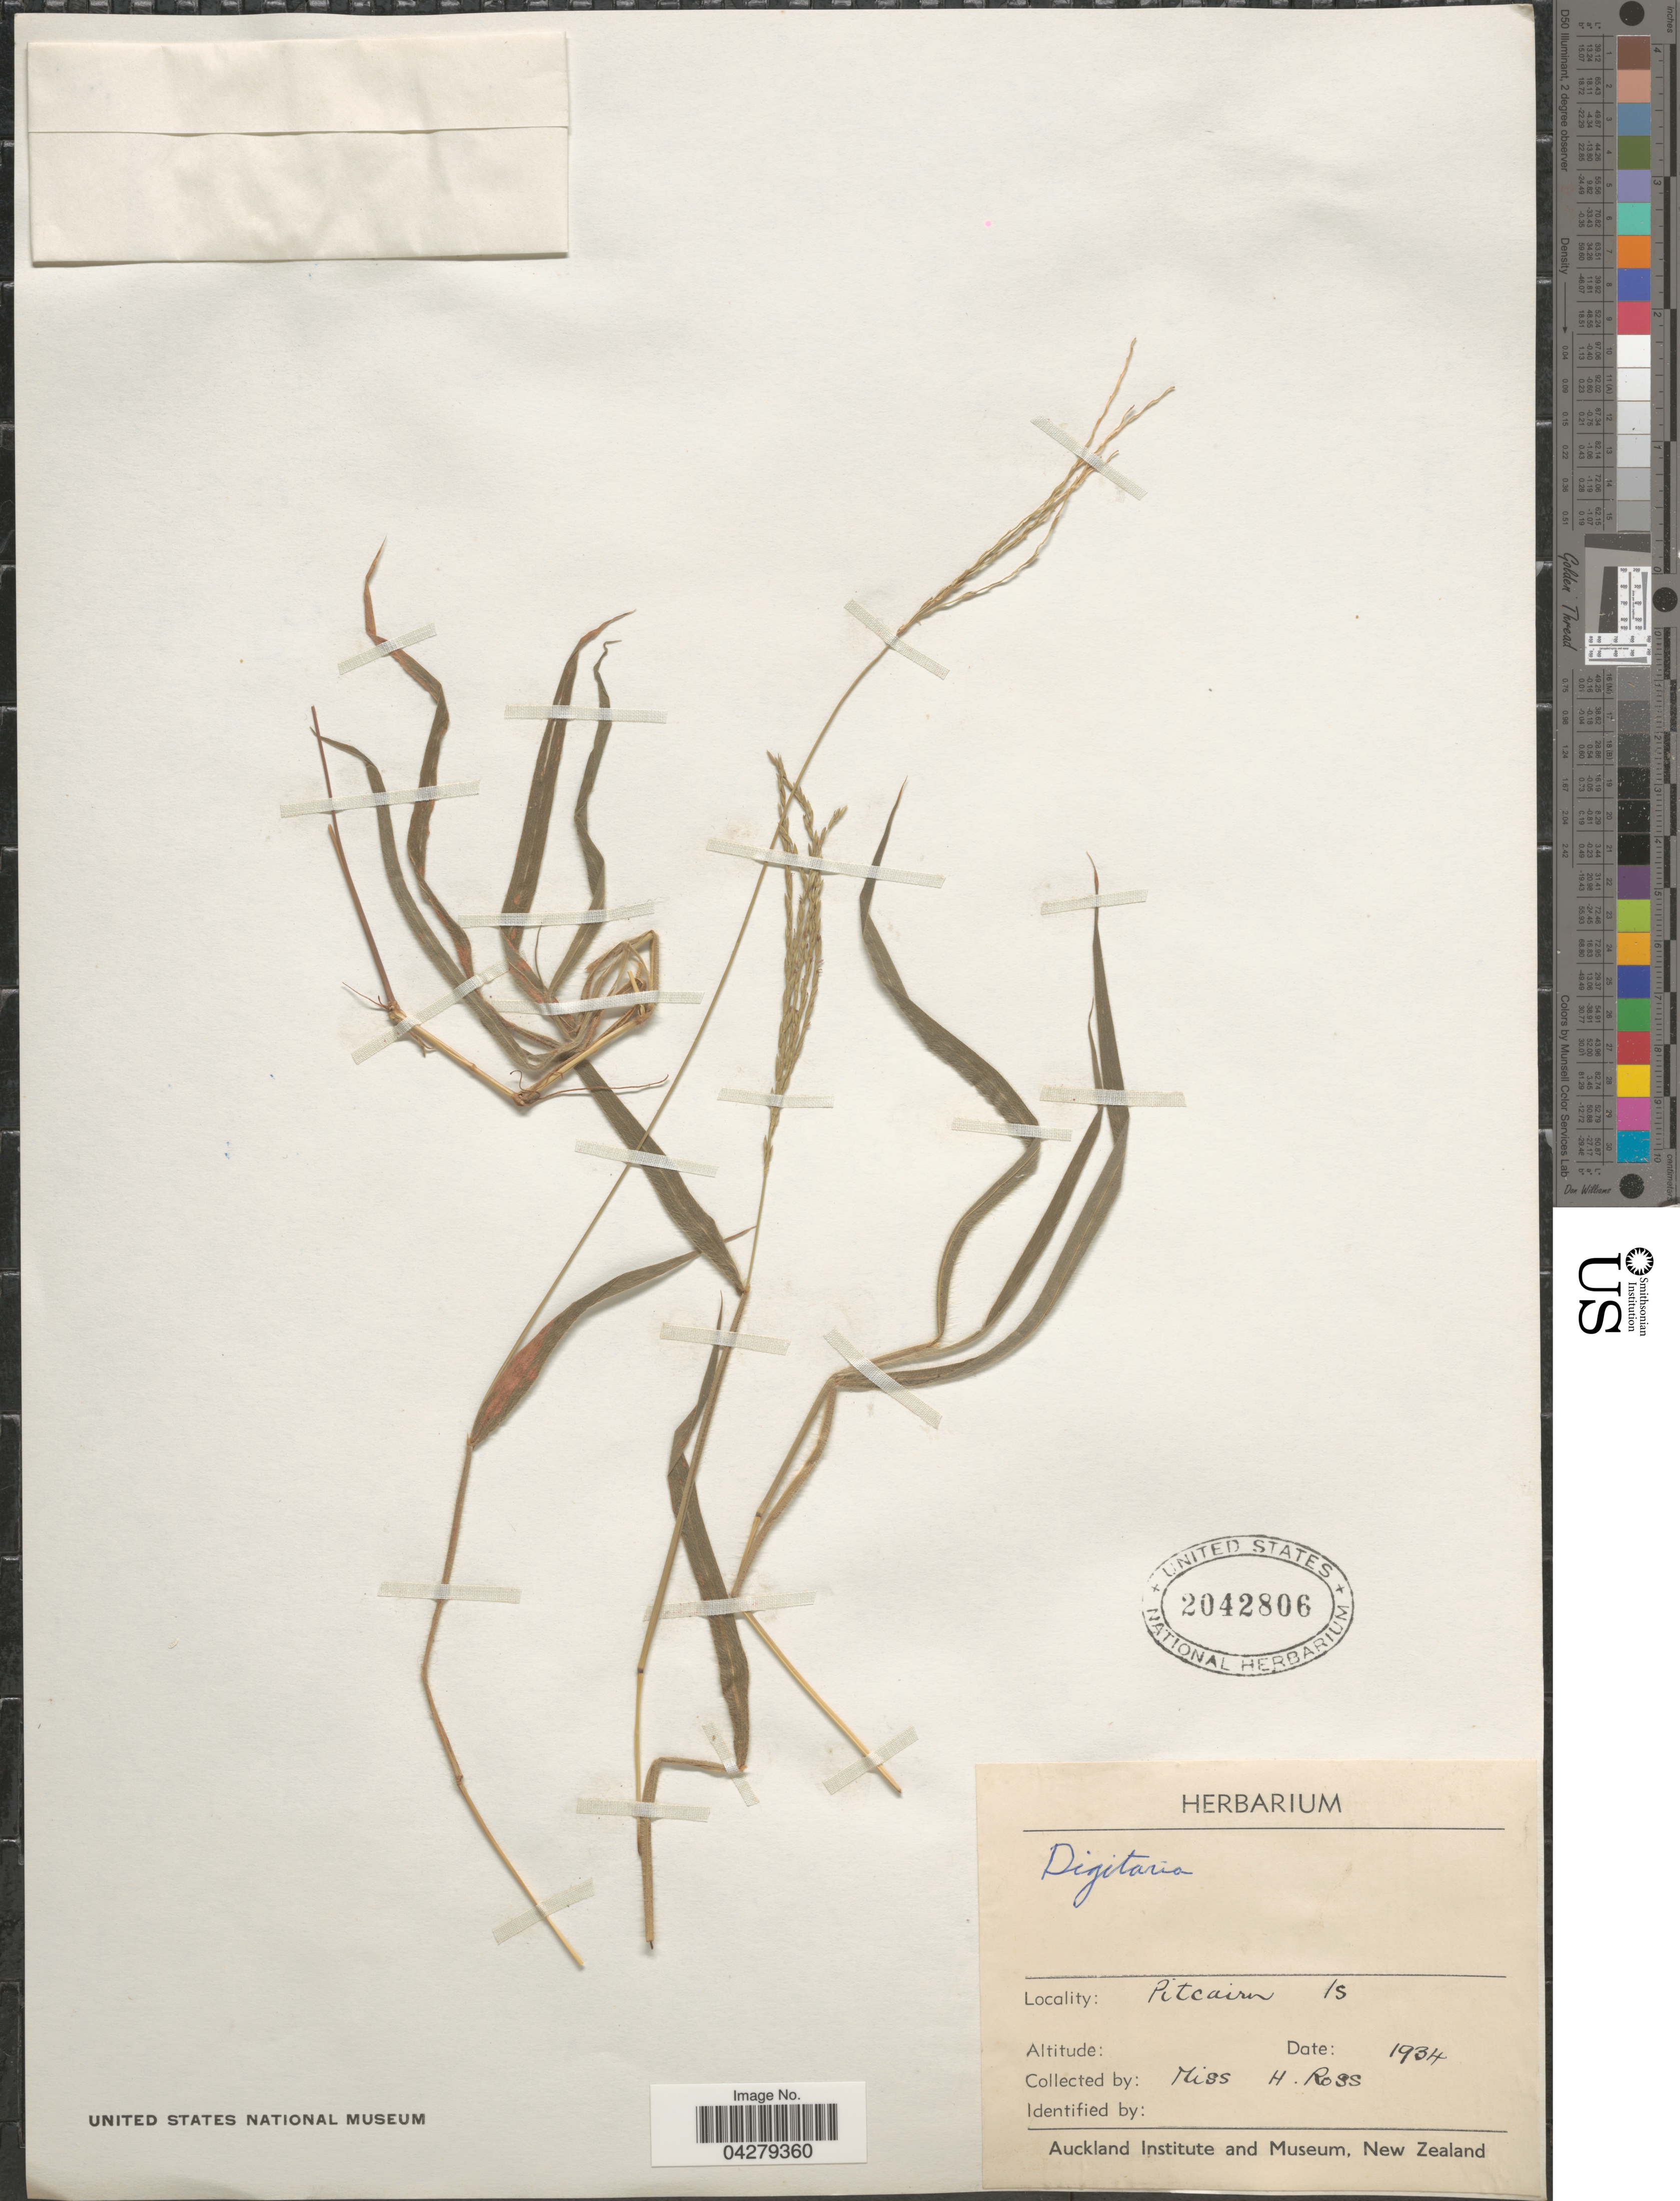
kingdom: Plantae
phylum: Tracheophyta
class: Liliopsida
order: Poales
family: Poaceae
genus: Digitaria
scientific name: Digitaria sp.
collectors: H. Ross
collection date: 1934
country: Pitcairn Islands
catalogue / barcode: US 2042806